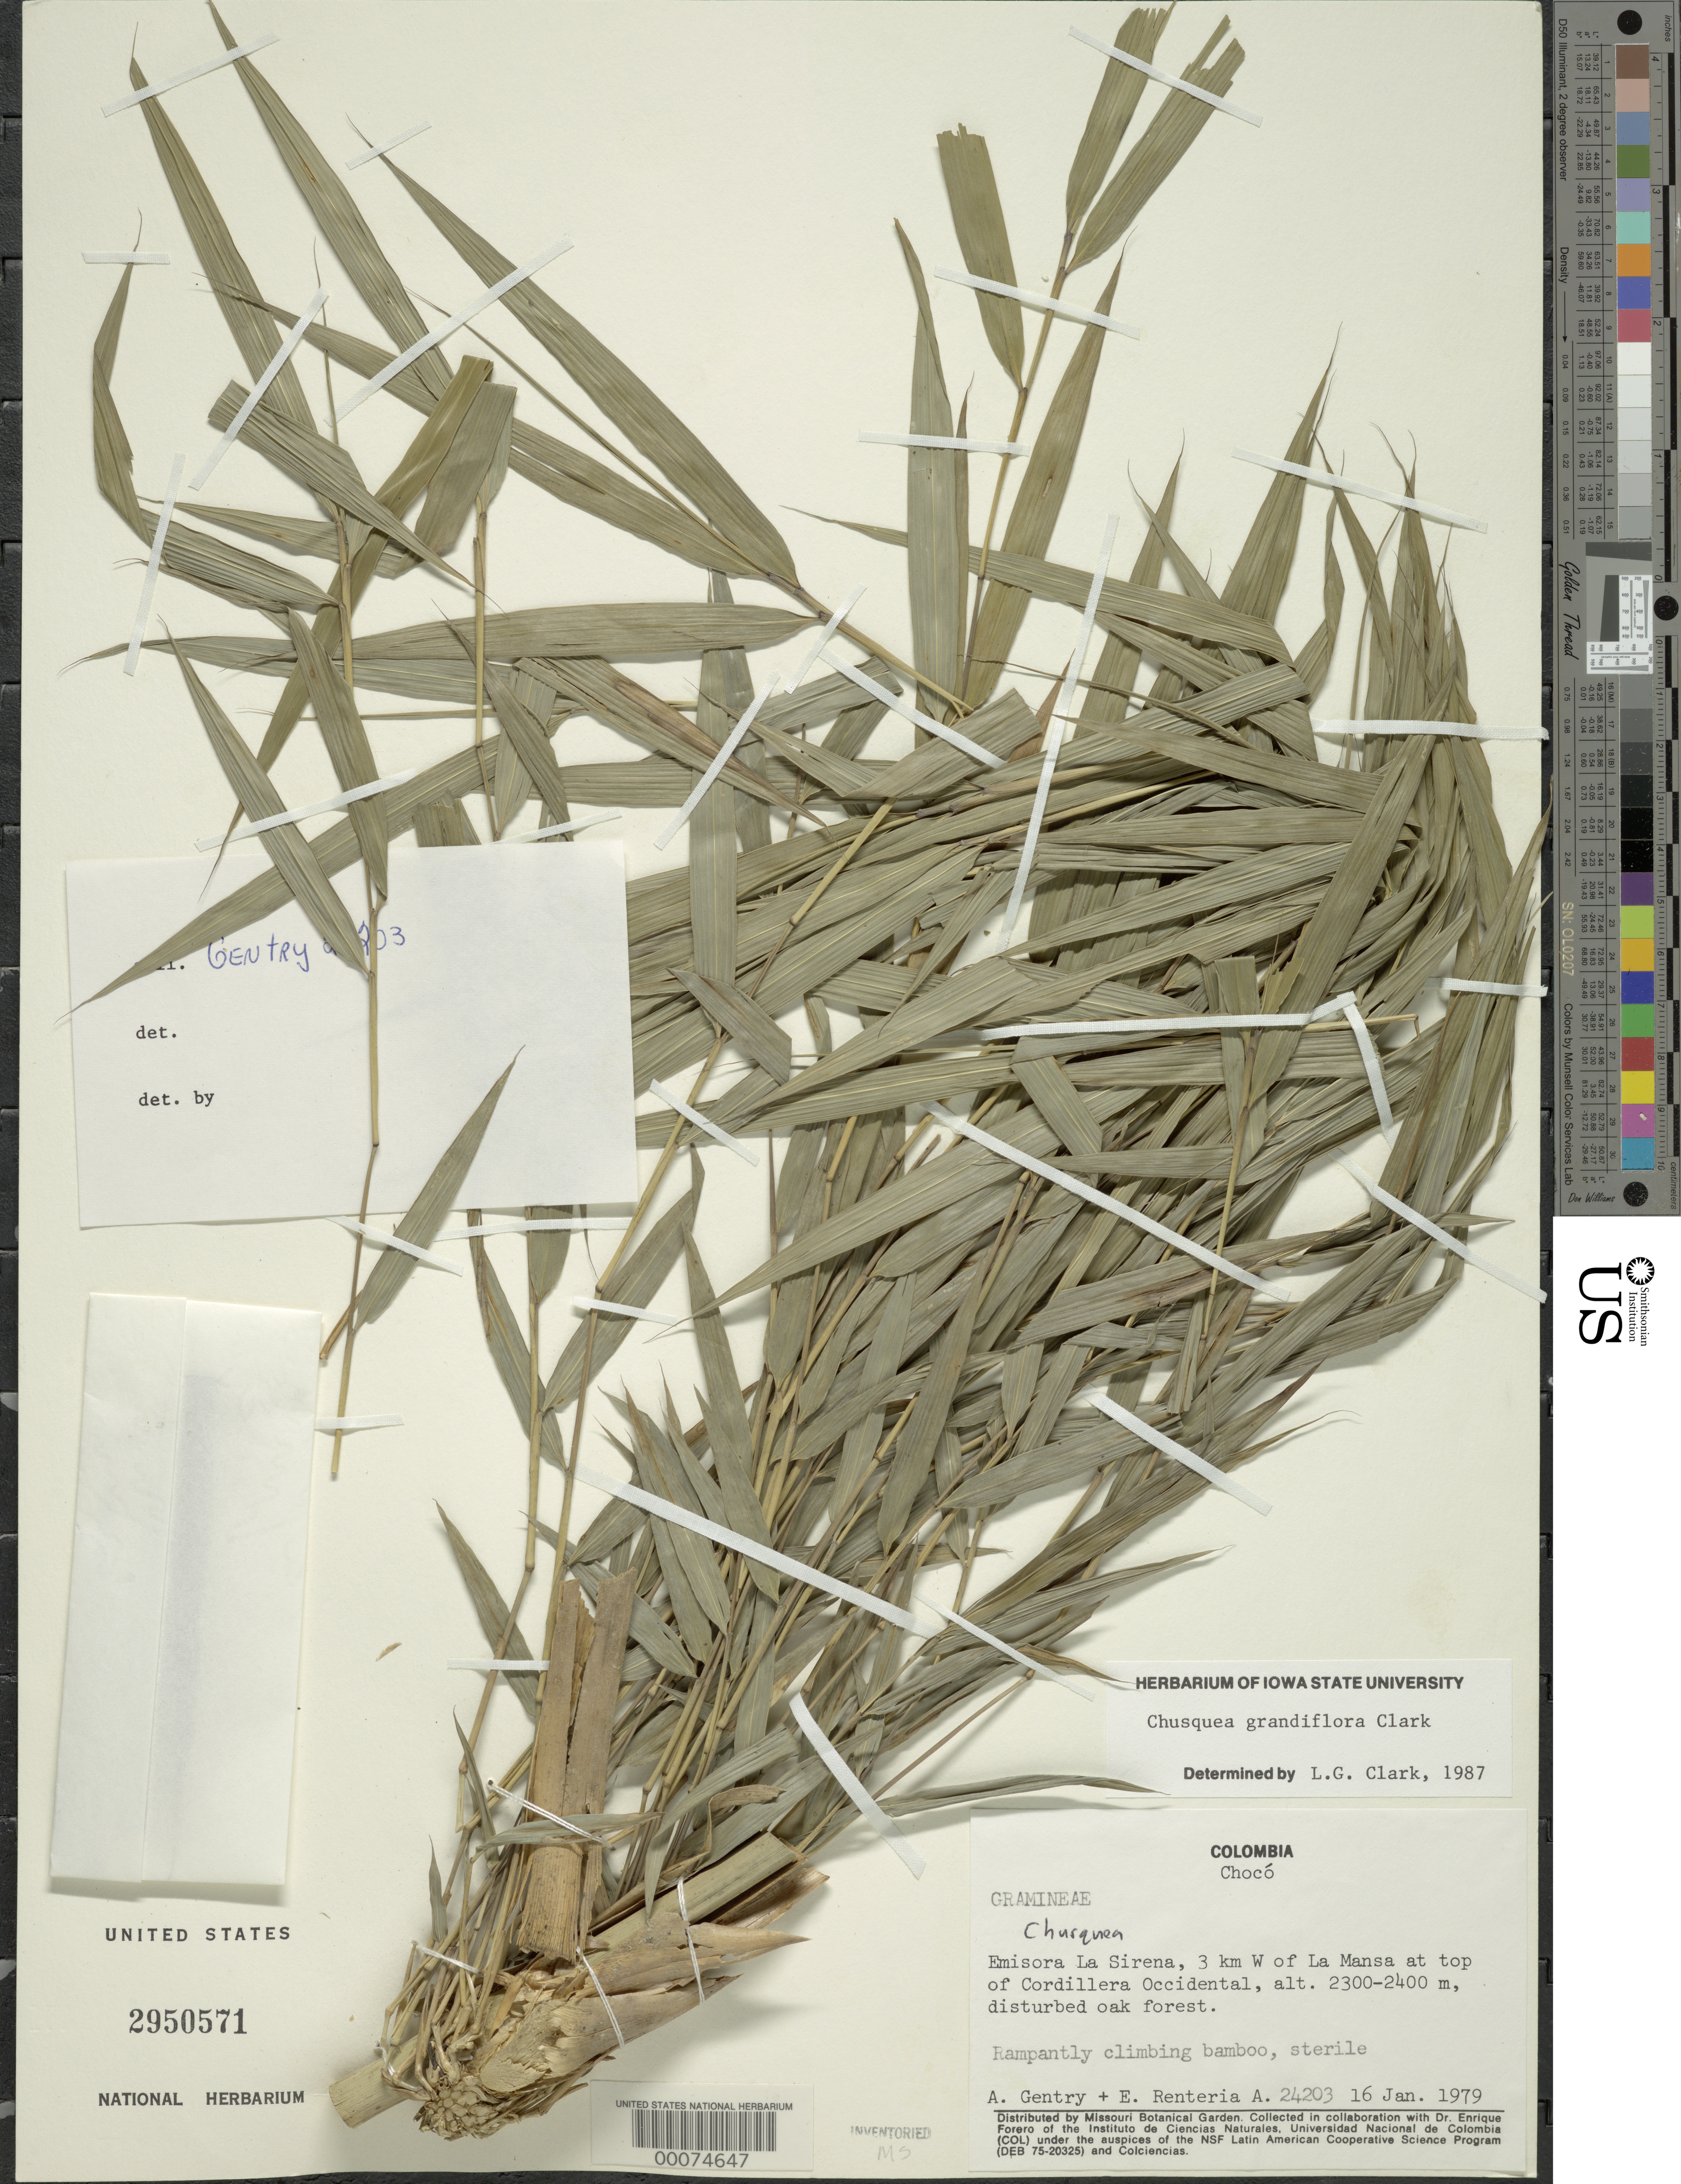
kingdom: Plantae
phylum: Tracheophyta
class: Liliopsida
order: Poales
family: Poaceae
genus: Chusquea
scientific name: Chusquea grandiflora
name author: L.G. Clark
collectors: A. H. Gentry & E. Renteria A.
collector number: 24203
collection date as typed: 16 Jan 1979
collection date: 1979-01-16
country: Colombia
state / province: Chocó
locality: Emisora la Sirenia, la Mansa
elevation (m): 2300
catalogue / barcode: US 2950571